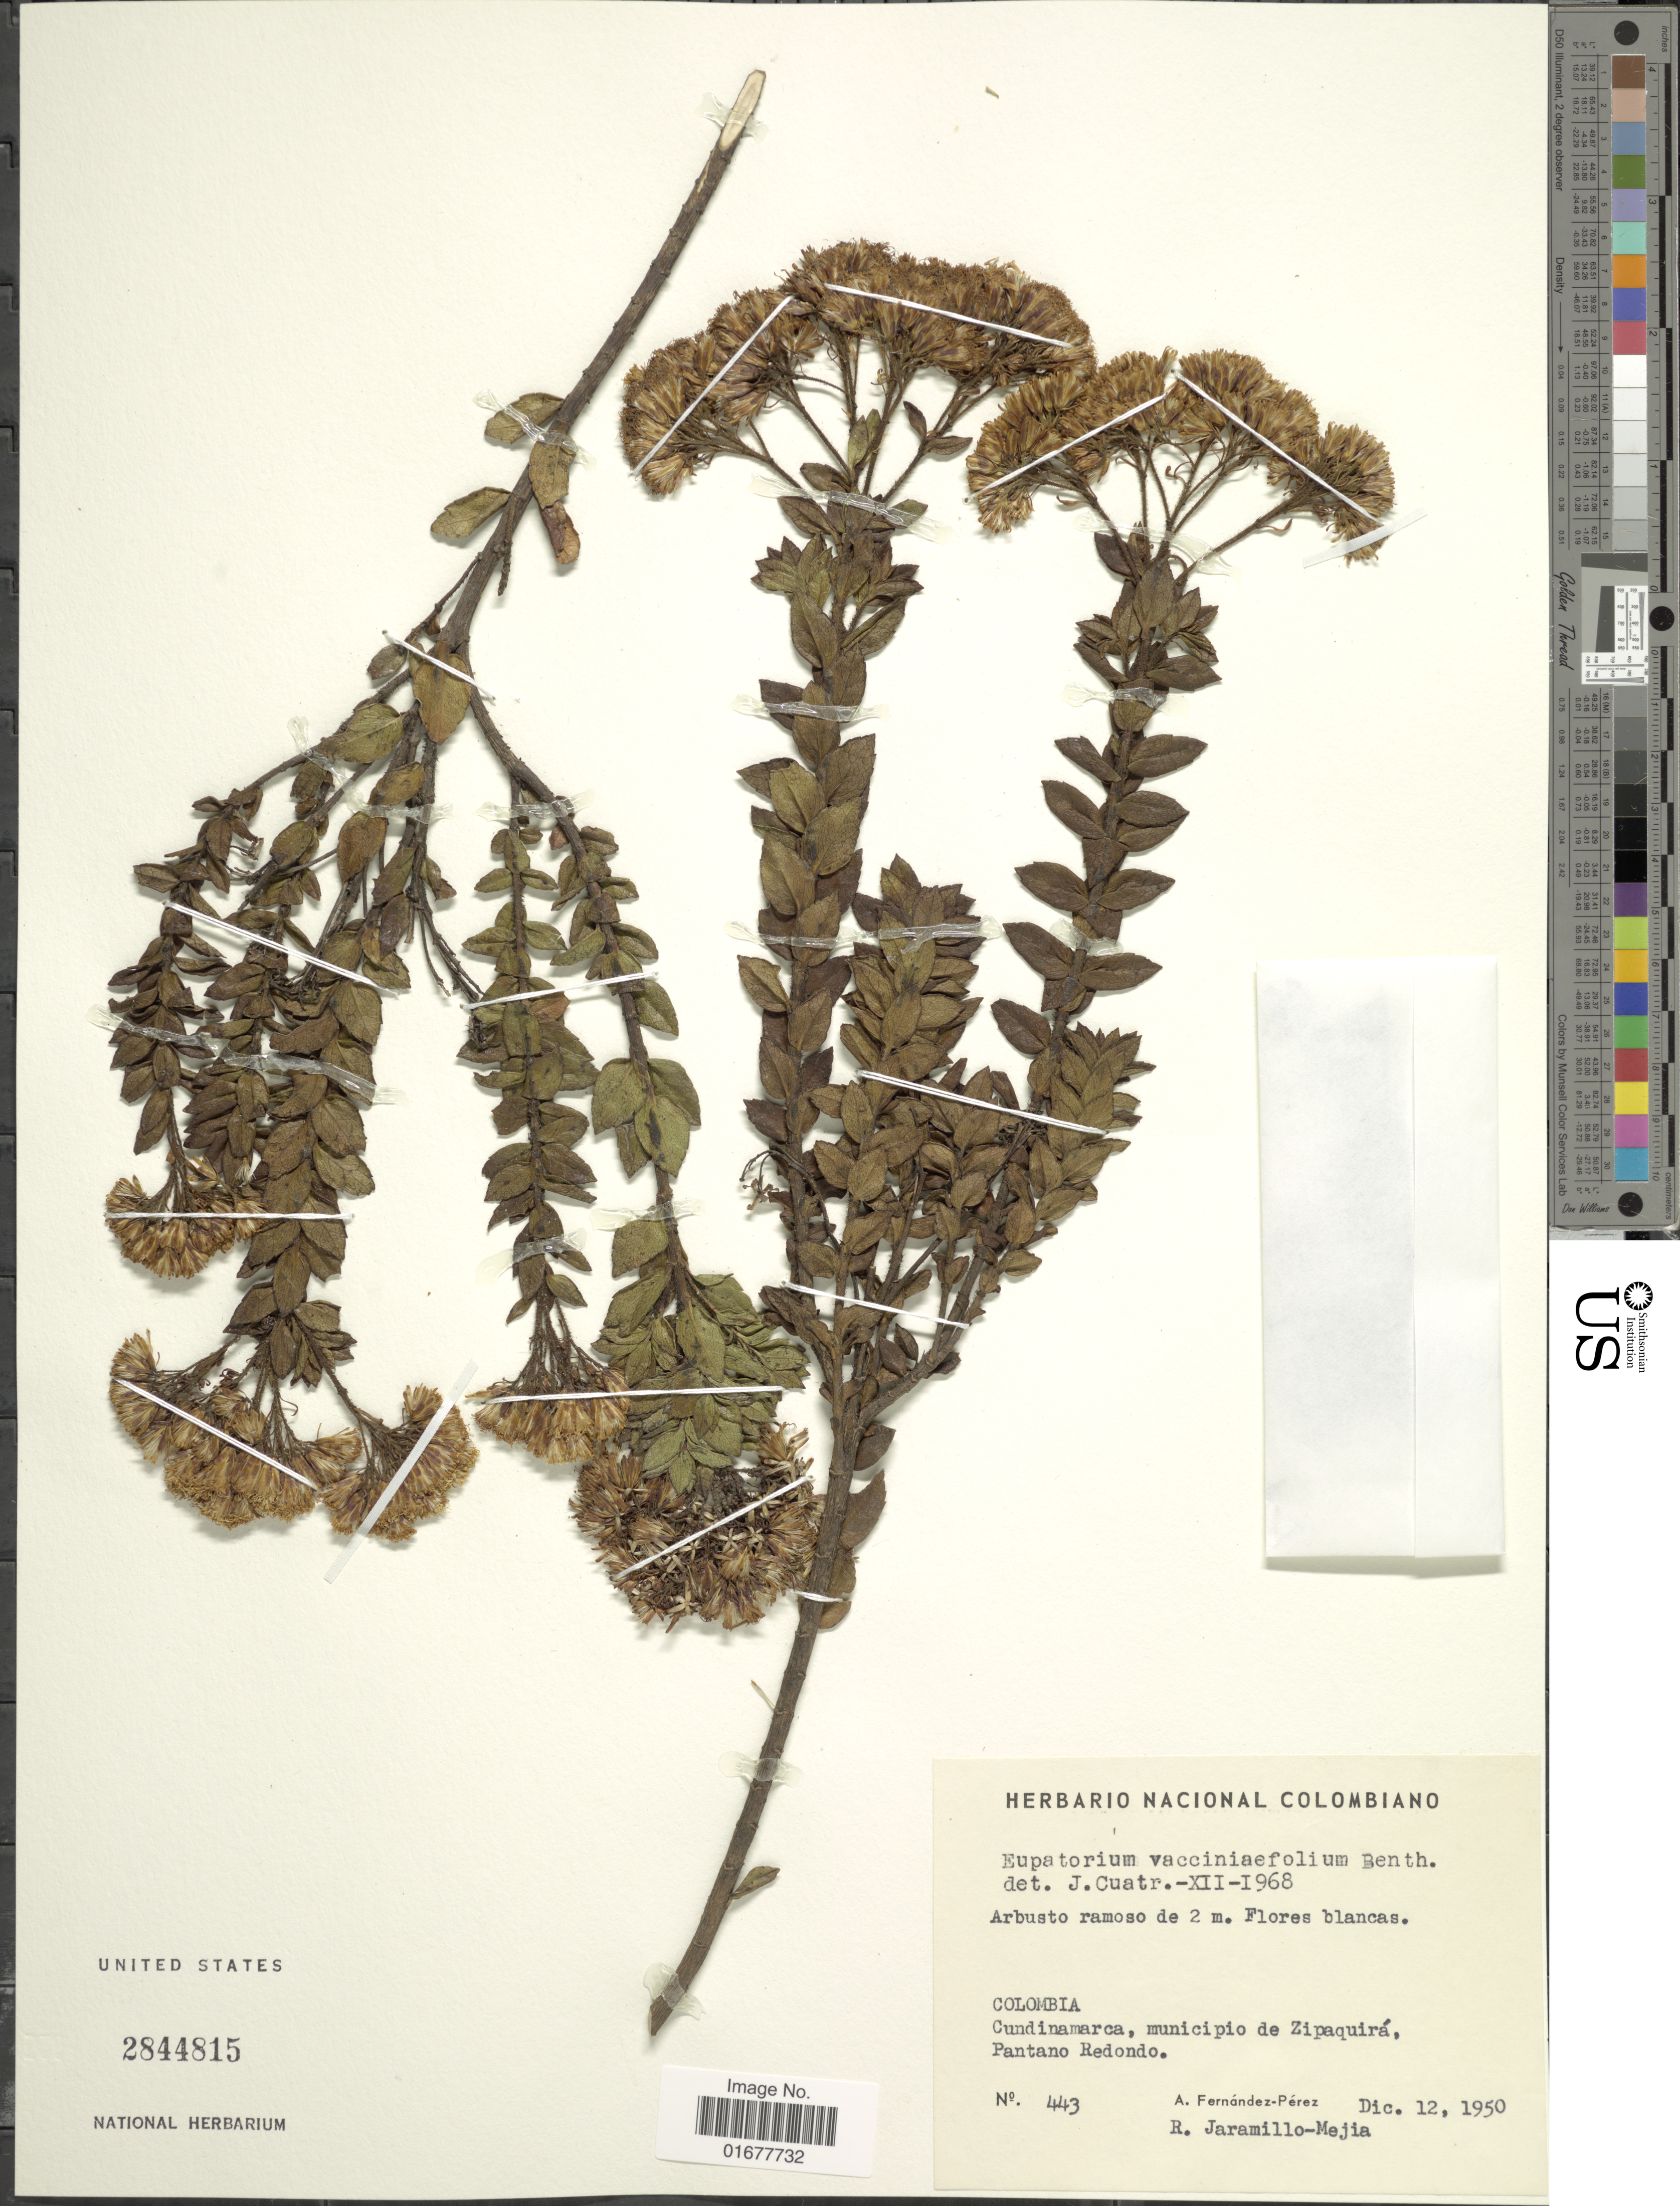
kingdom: Plantae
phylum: Tracheophyta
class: Magnoliopsida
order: Asterales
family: Asteraceae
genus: Ageratina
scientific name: Ageratina vacciniaefolia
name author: (Benth.) R.M. King & H. Rob.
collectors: A. Fernández-Pérez & R. Jaramillo M.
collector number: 443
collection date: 1950-12-12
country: Colombia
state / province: Cundinamarca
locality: Municipio de Zipaquira, Pantano Redondo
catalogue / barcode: US 2844815